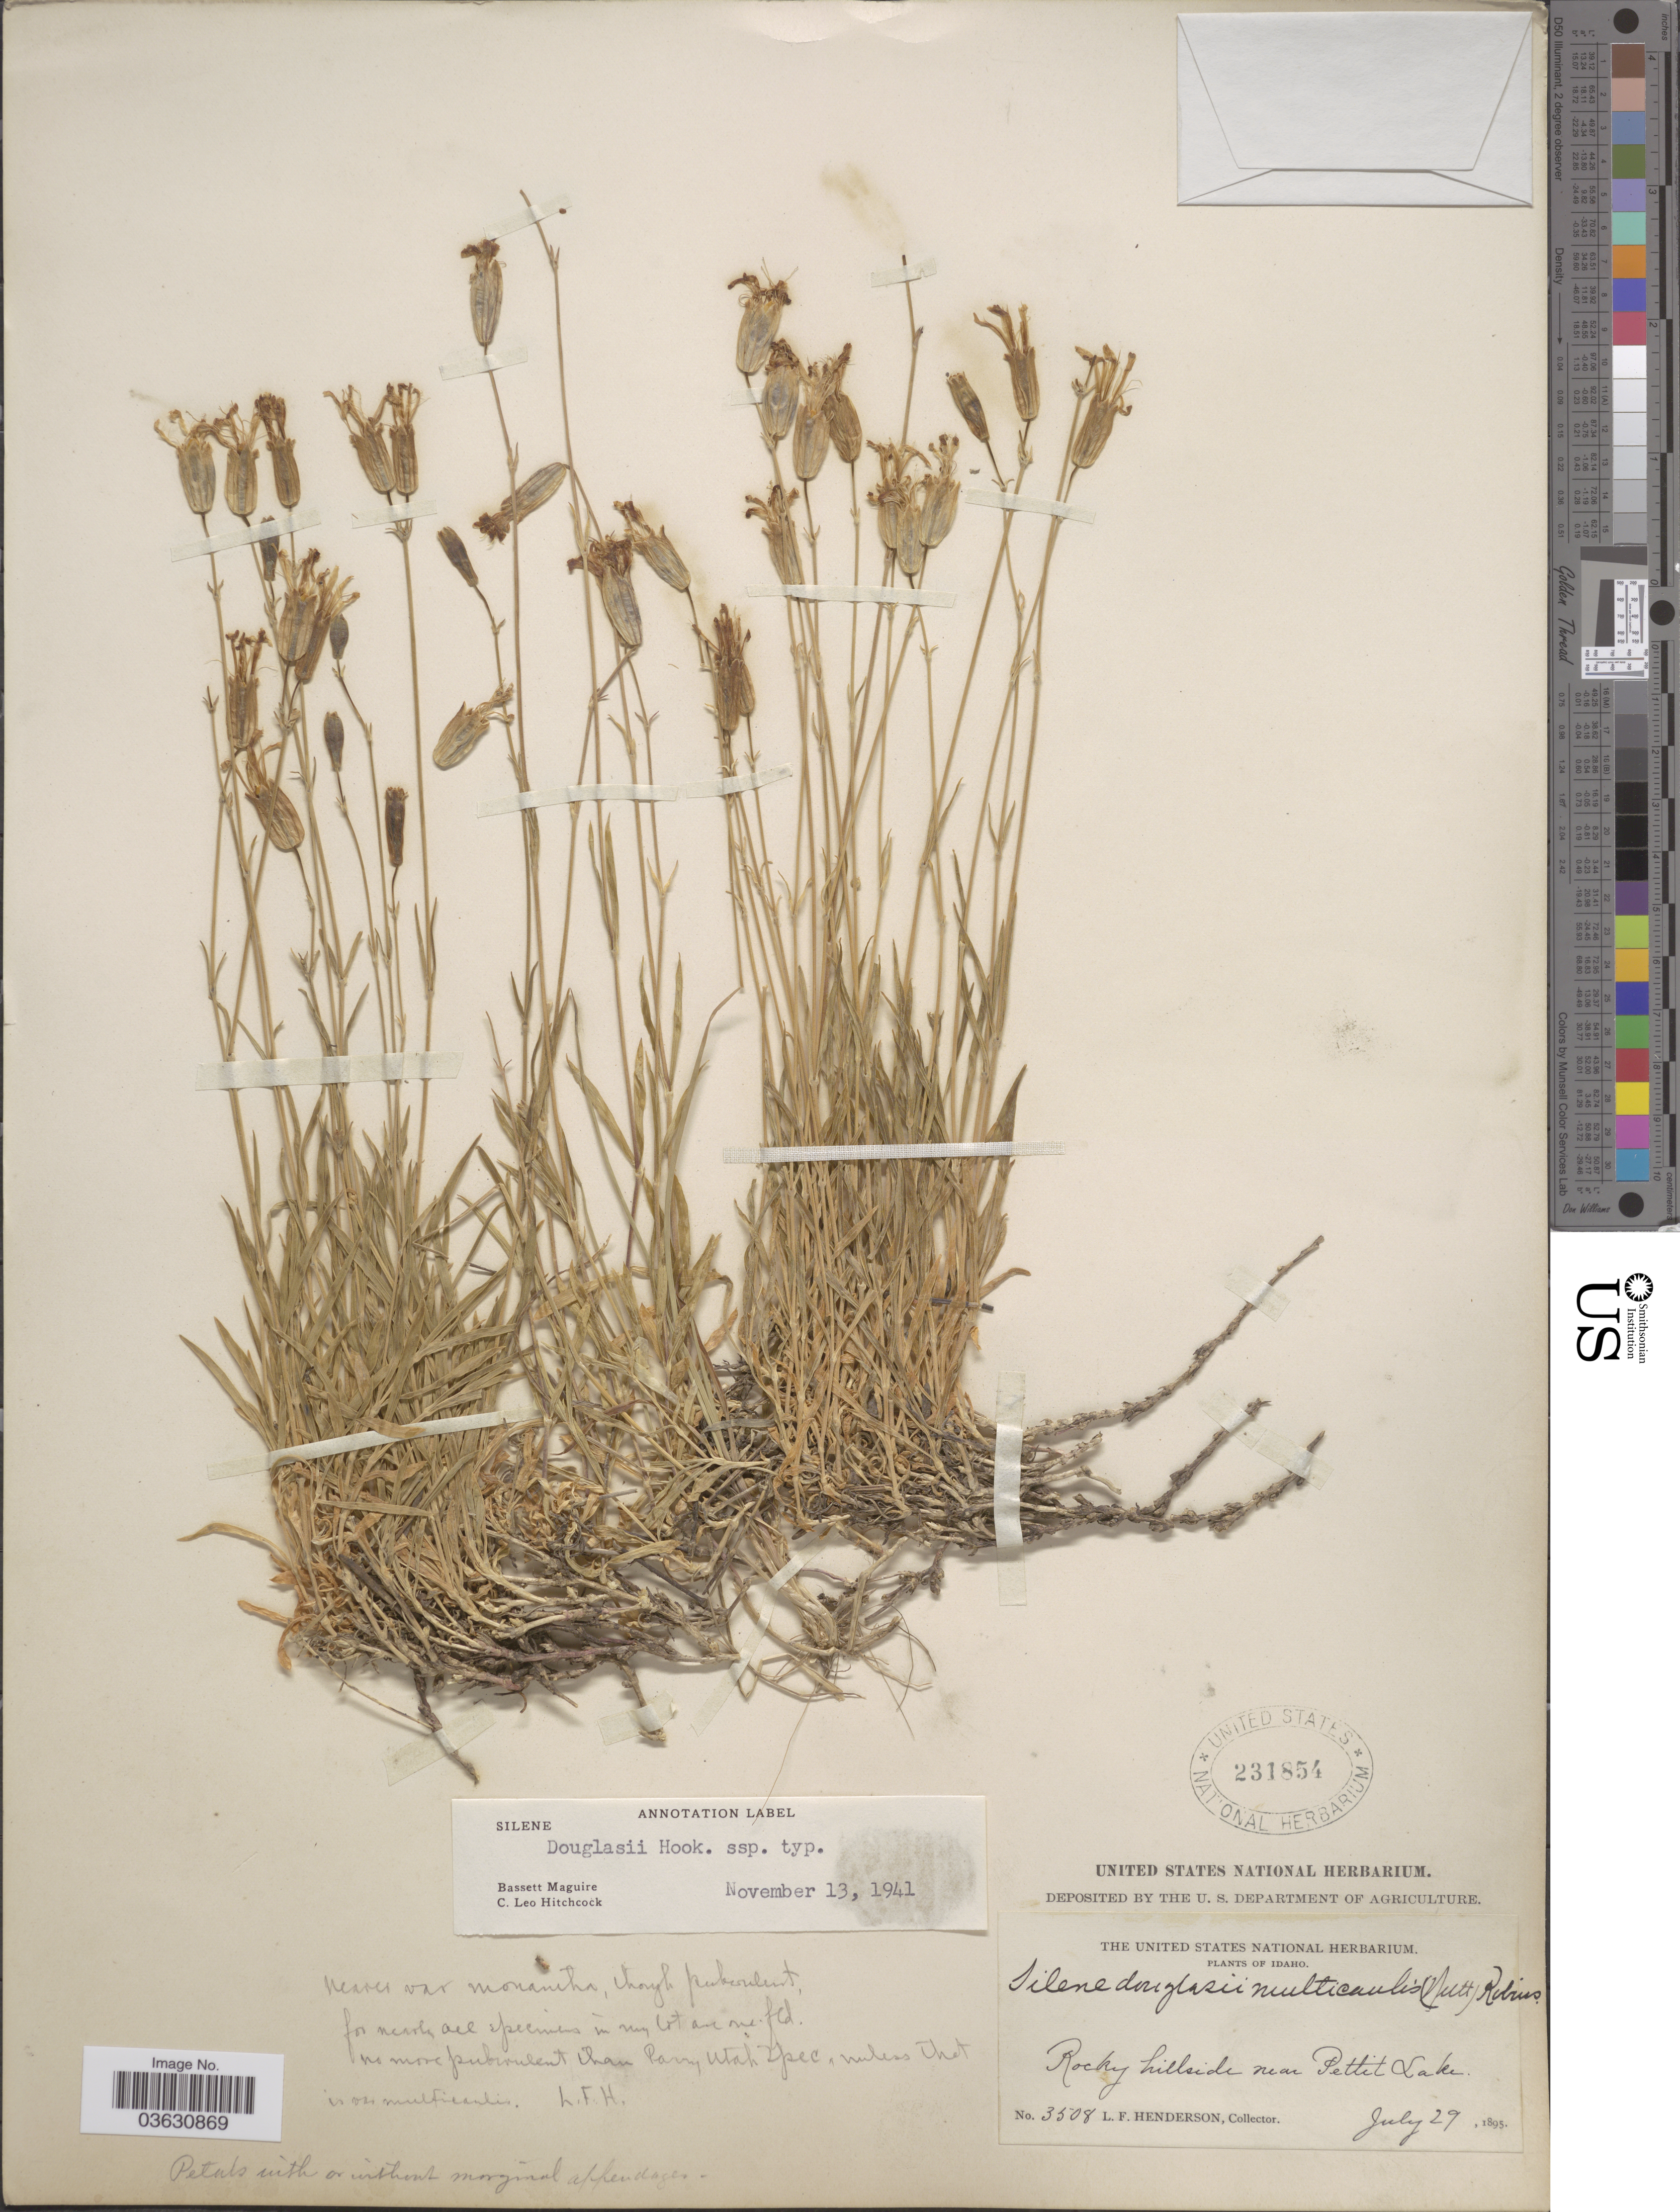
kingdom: Plantae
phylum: Tracheophyta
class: Magnoliopsida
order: Caryophyllales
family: Caryophyllaceae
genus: Silene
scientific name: Silene douglasii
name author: Hook.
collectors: L. Henderson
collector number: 3508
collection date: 1895-07-29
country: United States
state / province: Idaho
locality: Rocky hillside near Pettit Lake.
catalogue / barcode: US 231854